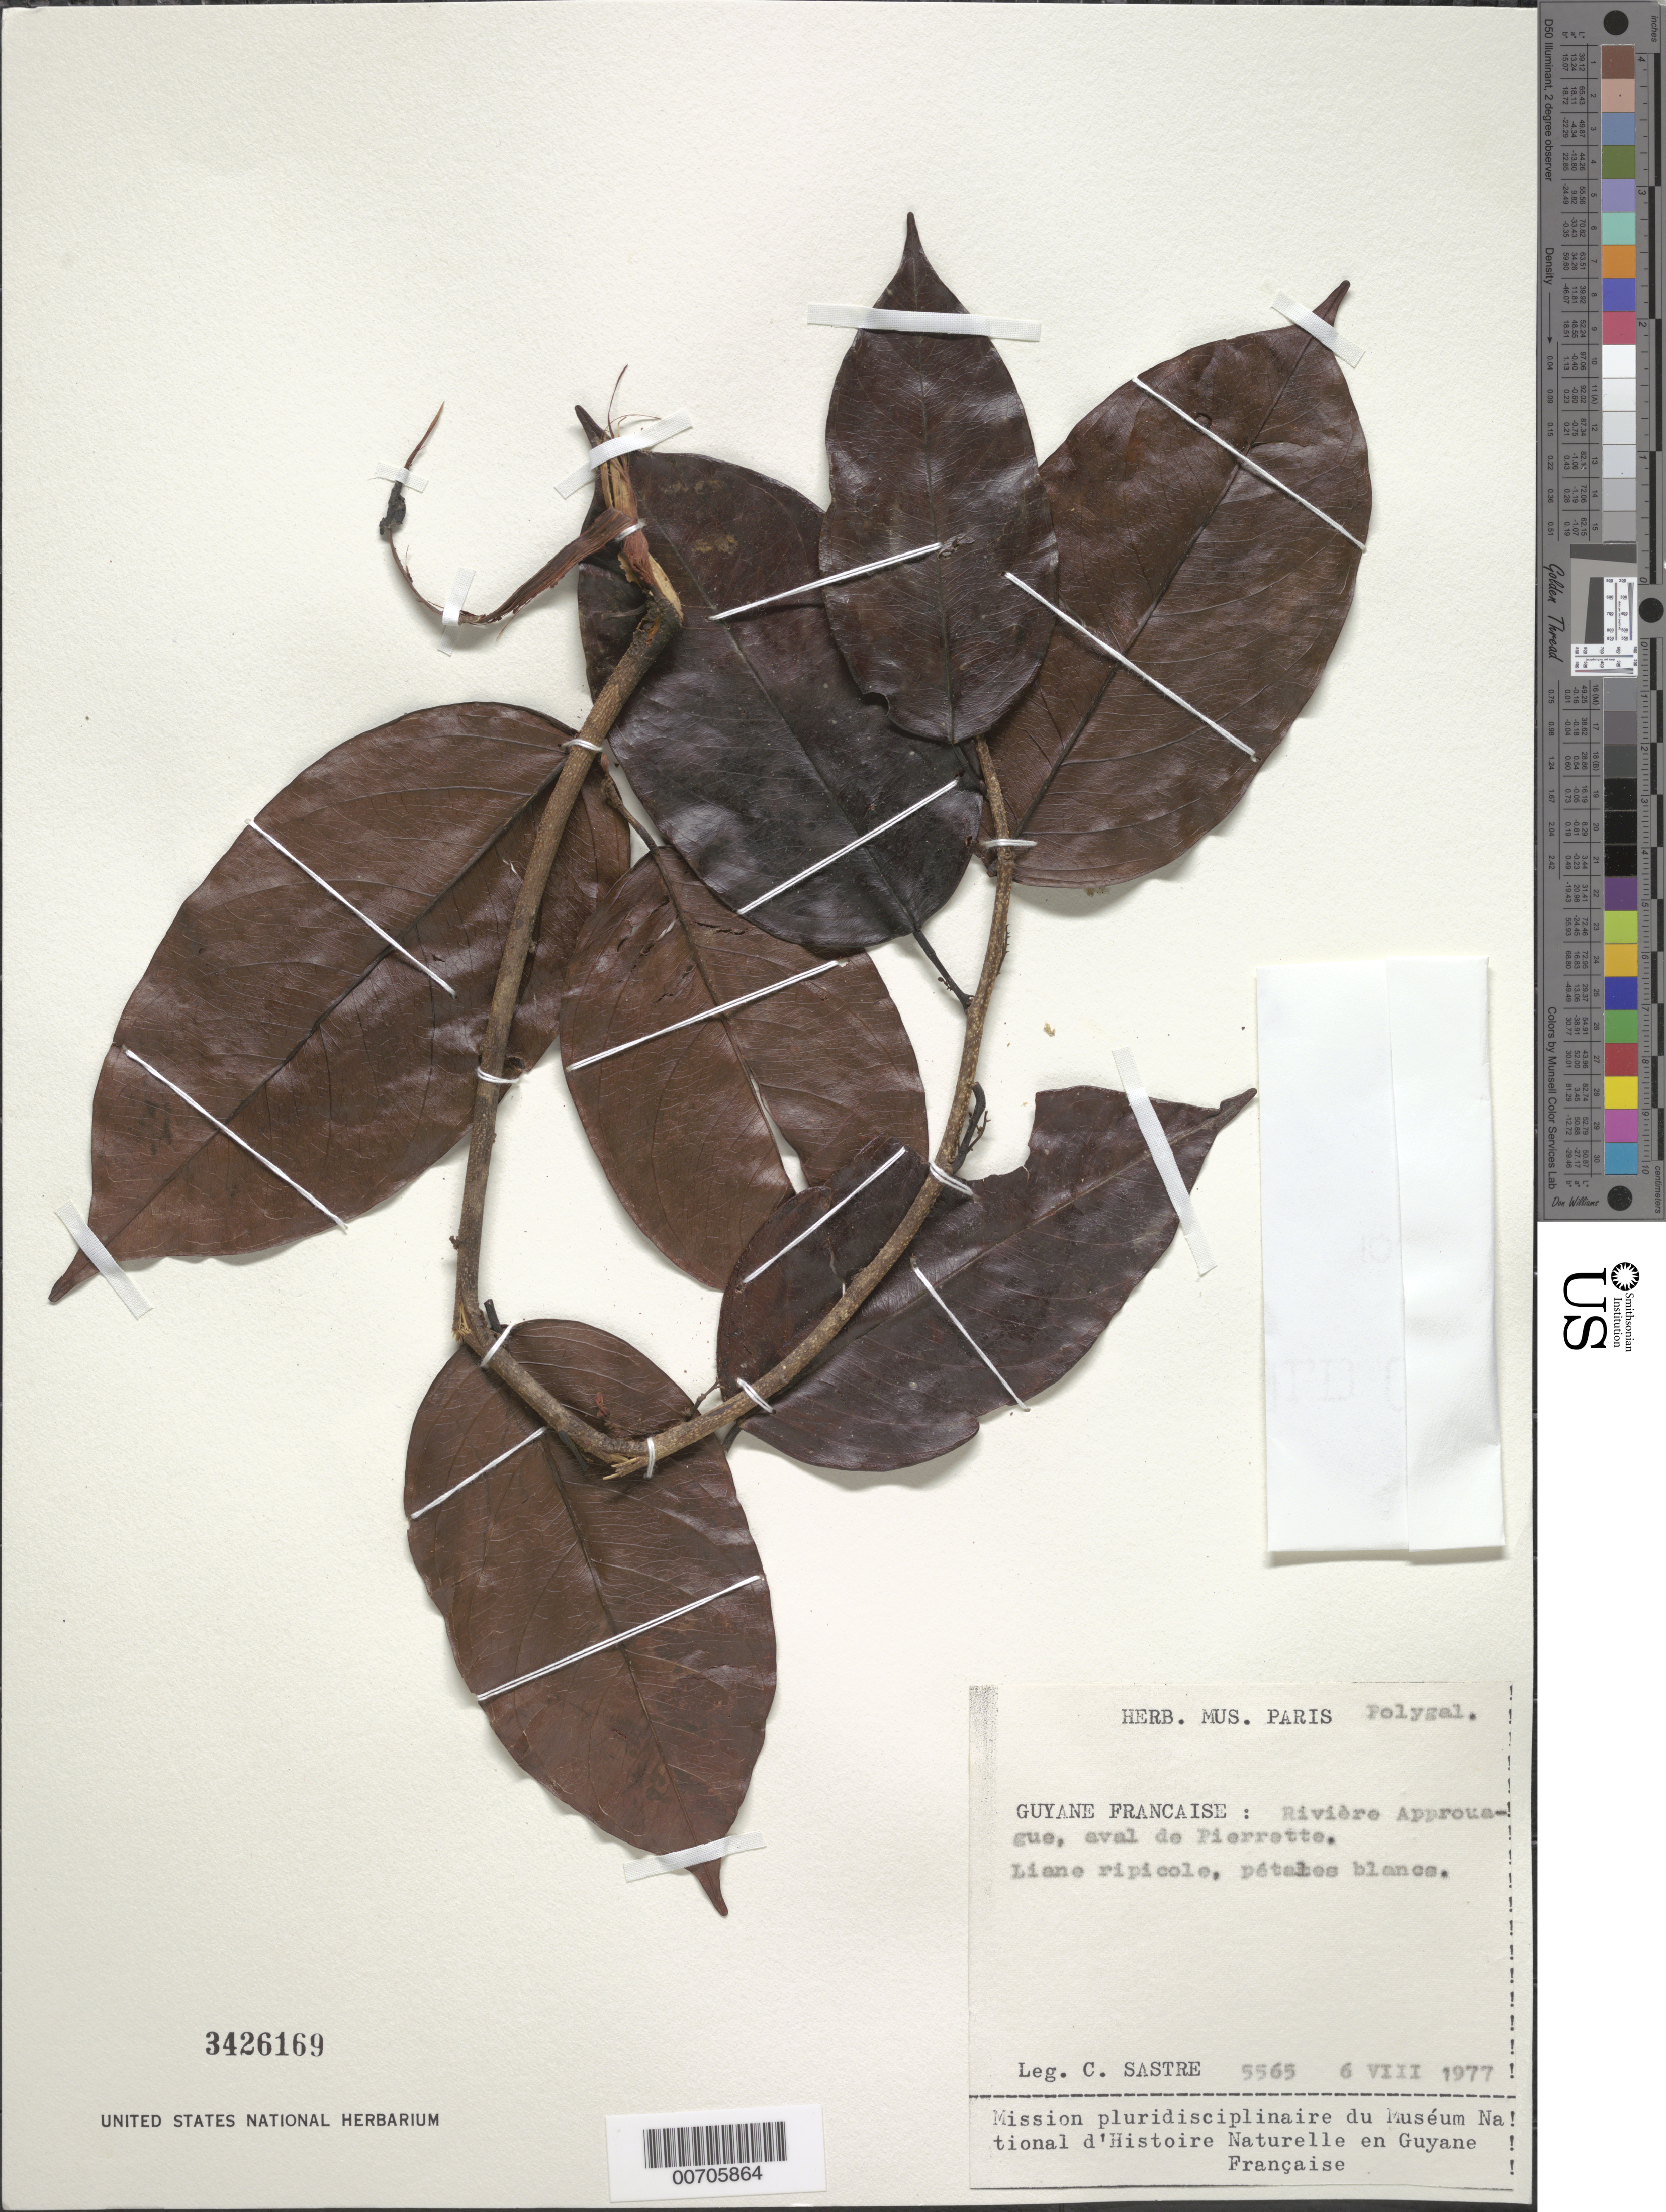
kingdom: Plantae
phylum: Tracheophyta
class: Magnoliopsida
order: Fabales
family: Polygalaceae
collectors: C. H. L. Sastre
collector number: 5565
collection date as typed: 6-Aug-77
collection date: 1977-08-06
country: French Guiana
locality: Rivière Approuague, aval de Pierrette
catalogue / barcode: US 3426169